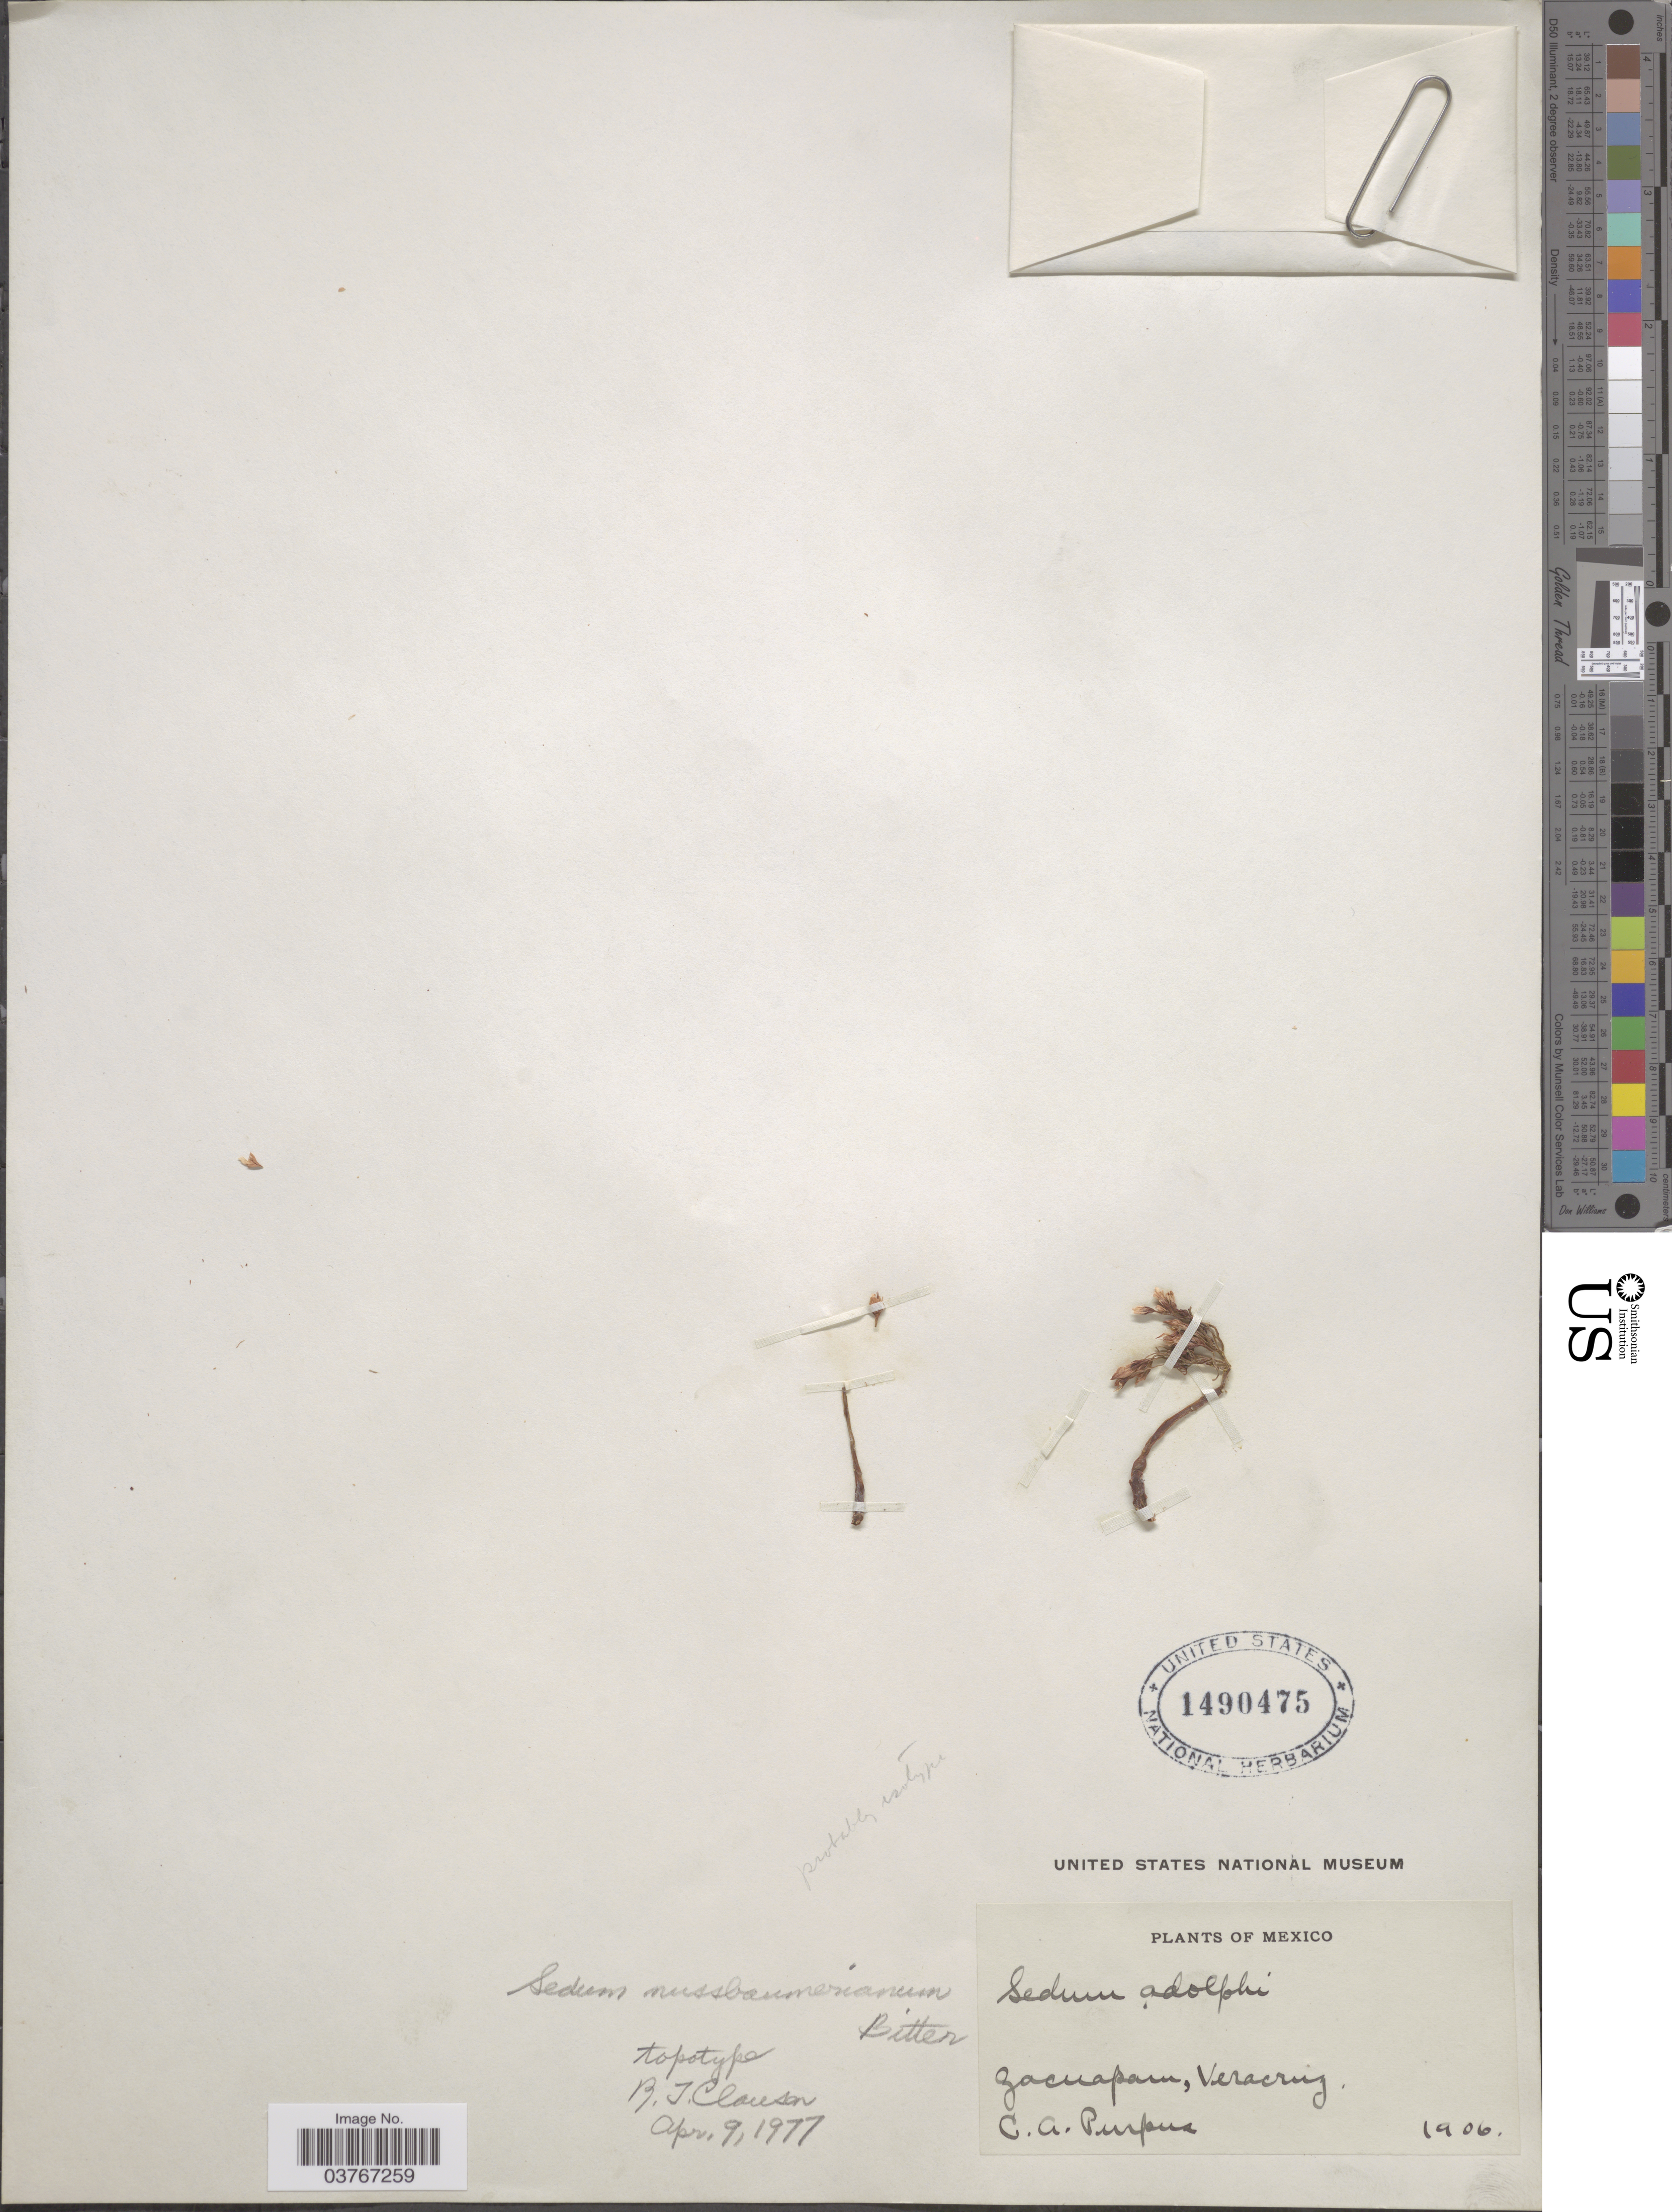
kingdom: Plantae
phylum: Tracheophyta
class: Magnoliopsida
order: Saxifragales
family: Crassulaceae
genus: Sedum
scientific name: Sedum nussbaumerianum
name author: Bitter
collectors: C. A. Purpus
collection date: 1906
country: Mexico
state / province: Veracruz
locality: Zacuapam, Veracruz.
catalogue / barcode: US 1490475